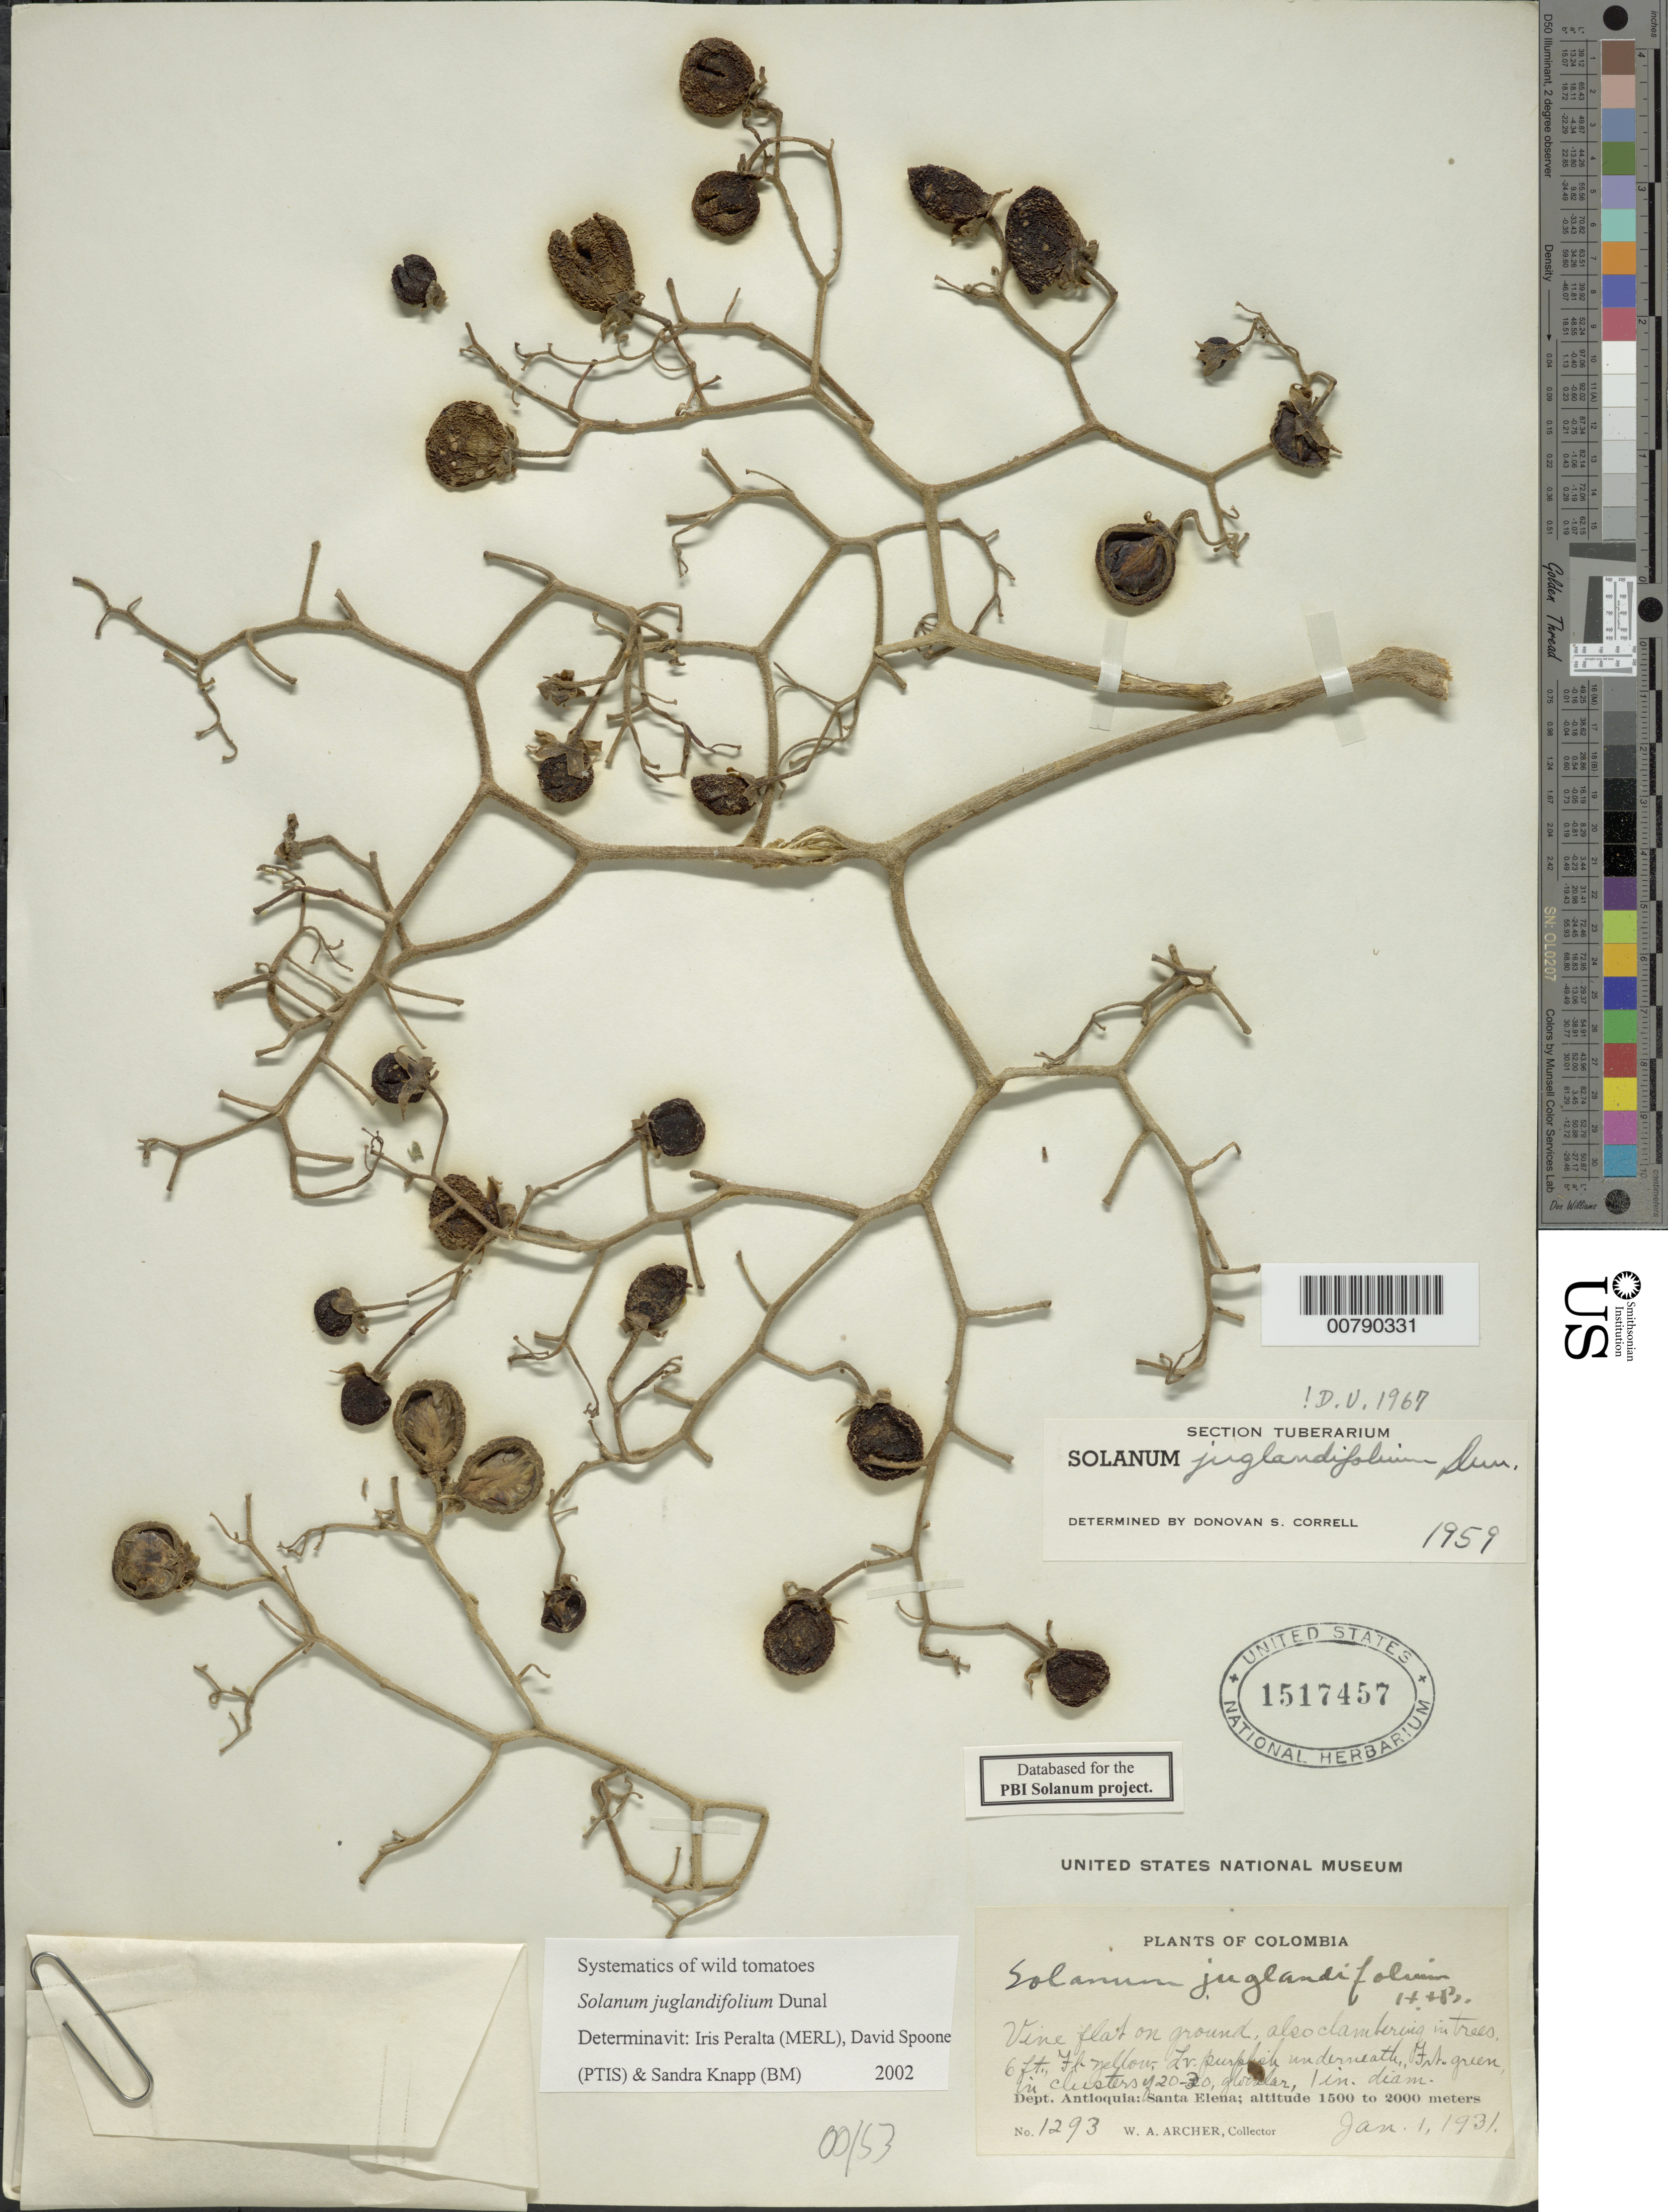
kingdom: Plantae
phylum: Tracheophyta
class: Magnoliopsida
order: Solanales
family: Solanaceae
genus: Solanum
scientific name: Solanum juglandifolium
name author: Dunal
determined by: Peralta, Iris E.; Knapp, S. D.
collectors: A. W. Archer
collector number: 1293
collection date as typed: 1 Jan 1931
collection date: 1931-01-01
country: Colombia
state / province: Antioquia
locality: Santa Elena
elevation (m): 1500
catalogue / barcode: US 1517457